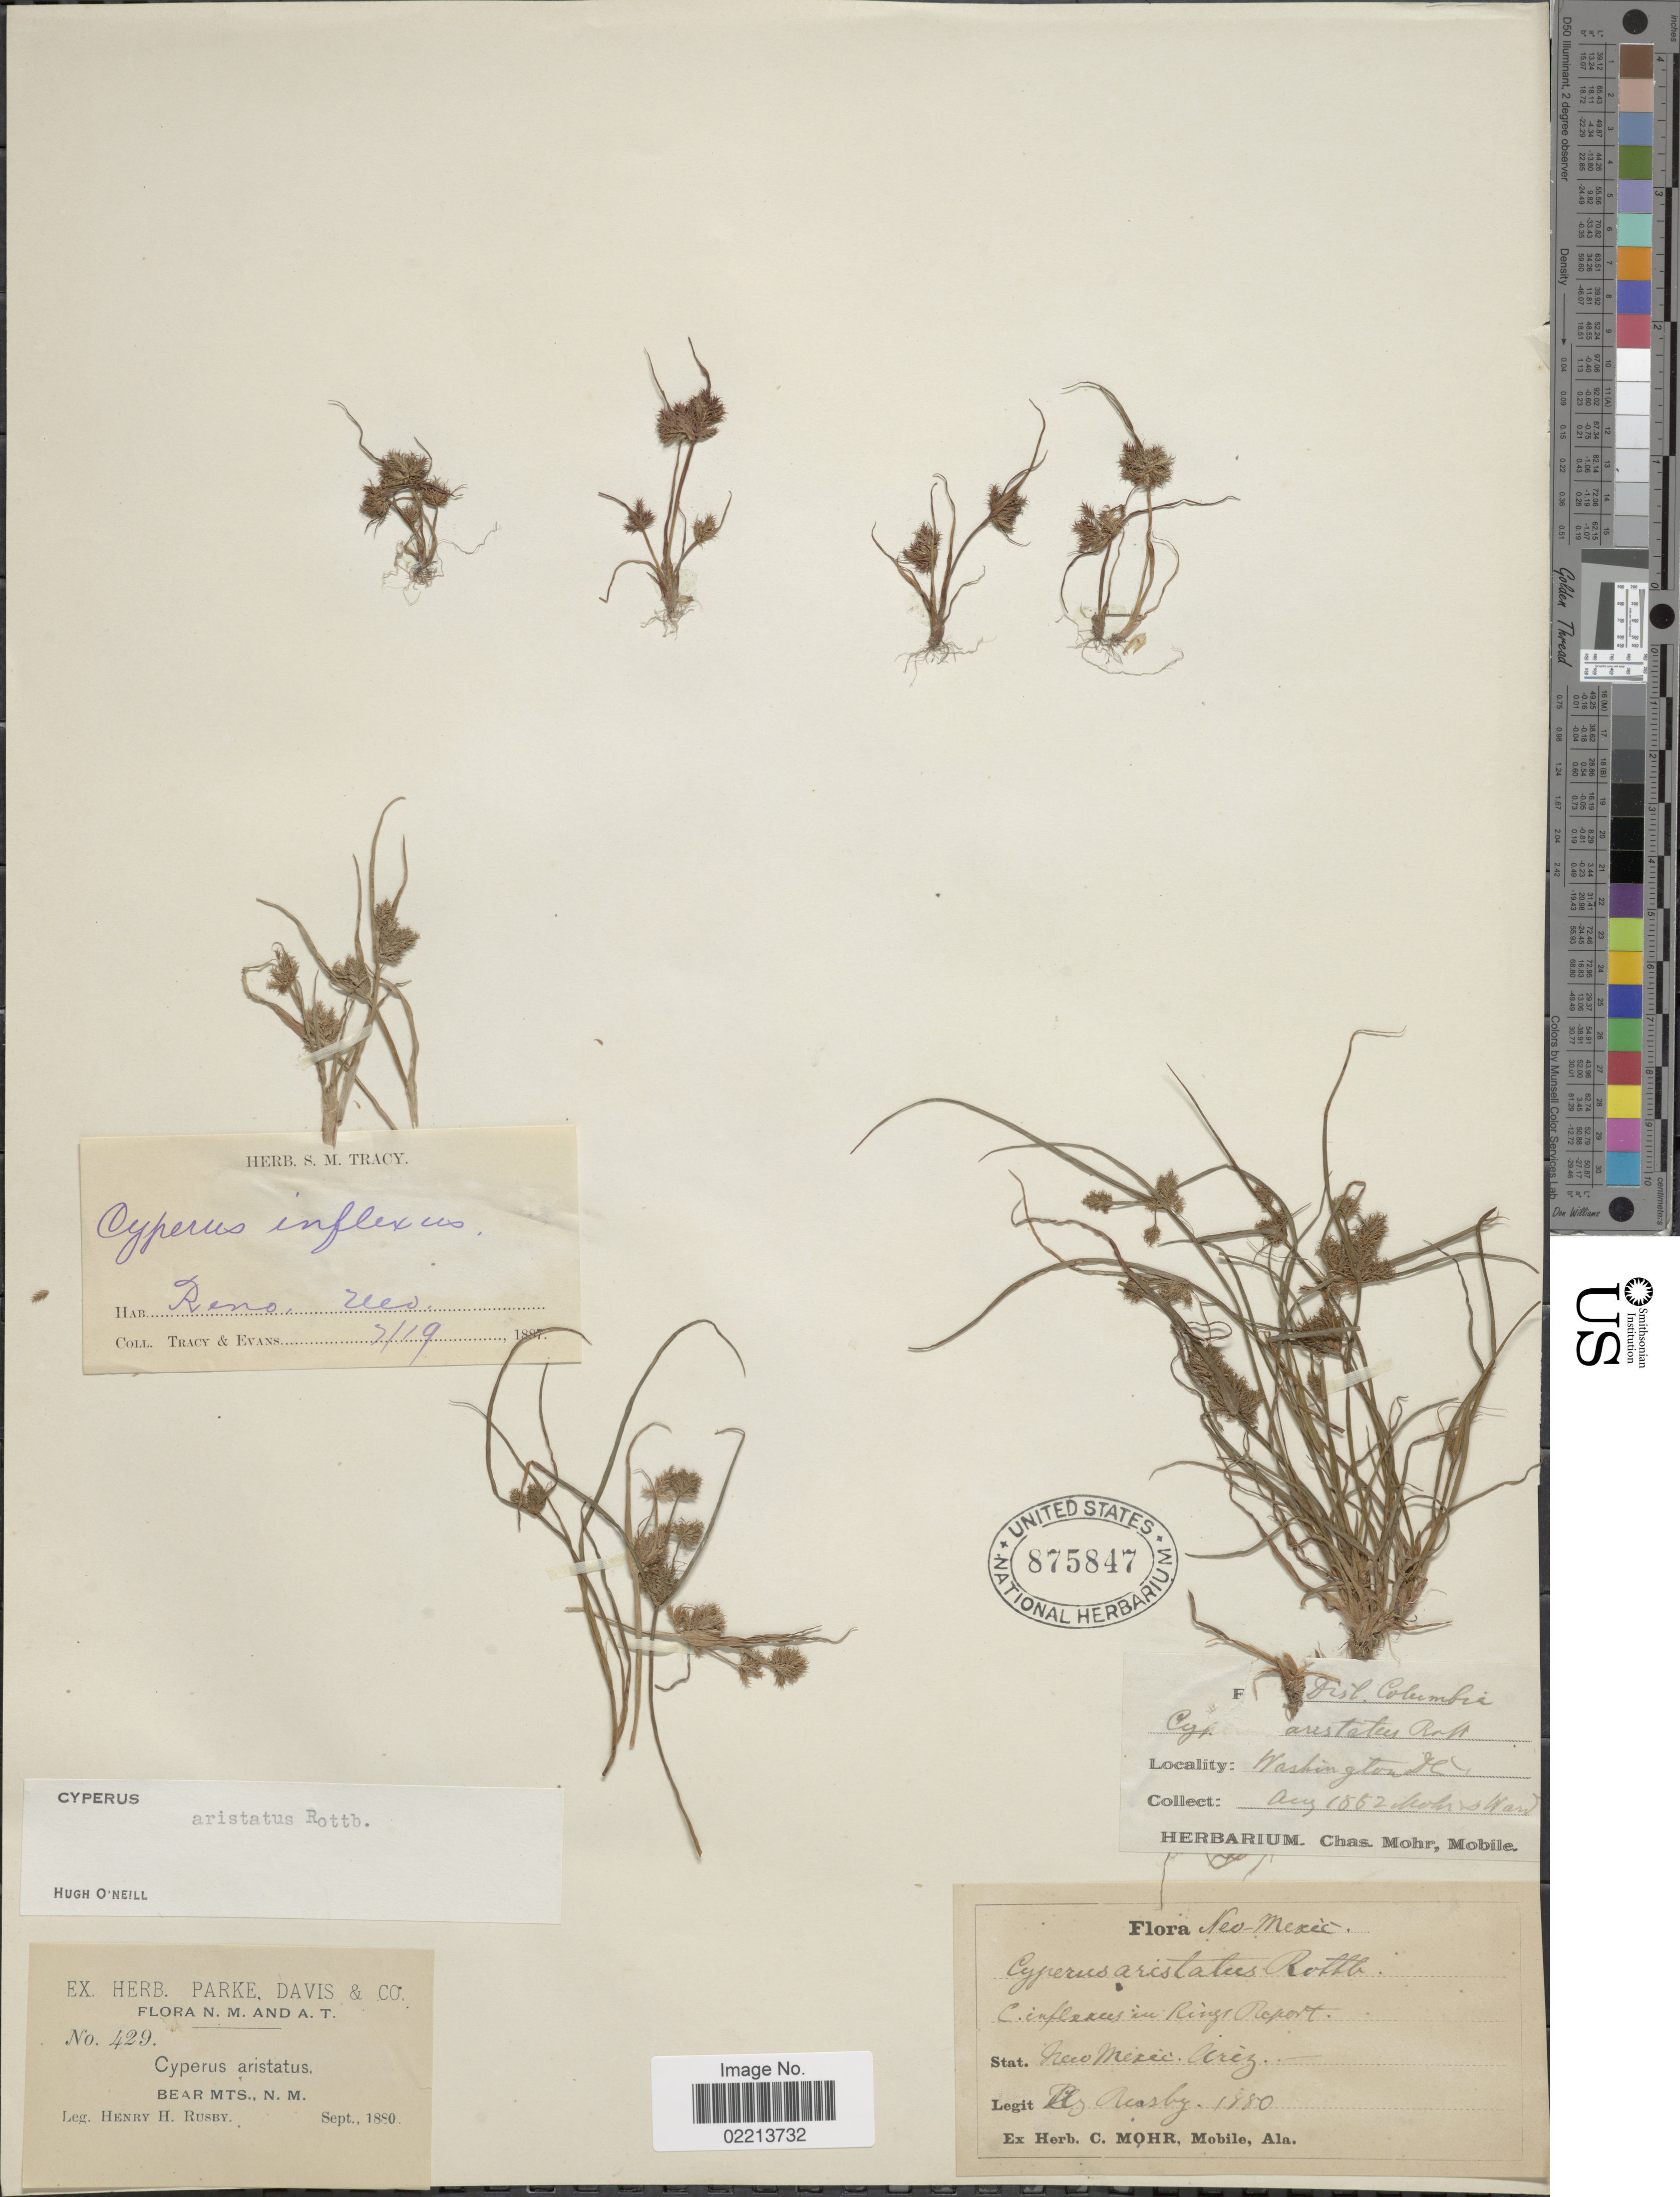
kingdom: Plantae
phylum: Tracheophyta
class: Liliopsida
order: Poales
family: Cyperaceae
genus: Cyperus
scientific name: Cyperus squarrosus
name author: L.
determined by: Strong, Mark T., (BOT), Smithsonian Institution - National Museum of Natural History (UNITED STATES)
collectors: H. H. Rusby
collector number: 429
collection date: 1880-09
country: United States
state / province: New Mexico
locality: Bear Mts.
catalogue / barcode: US 875847